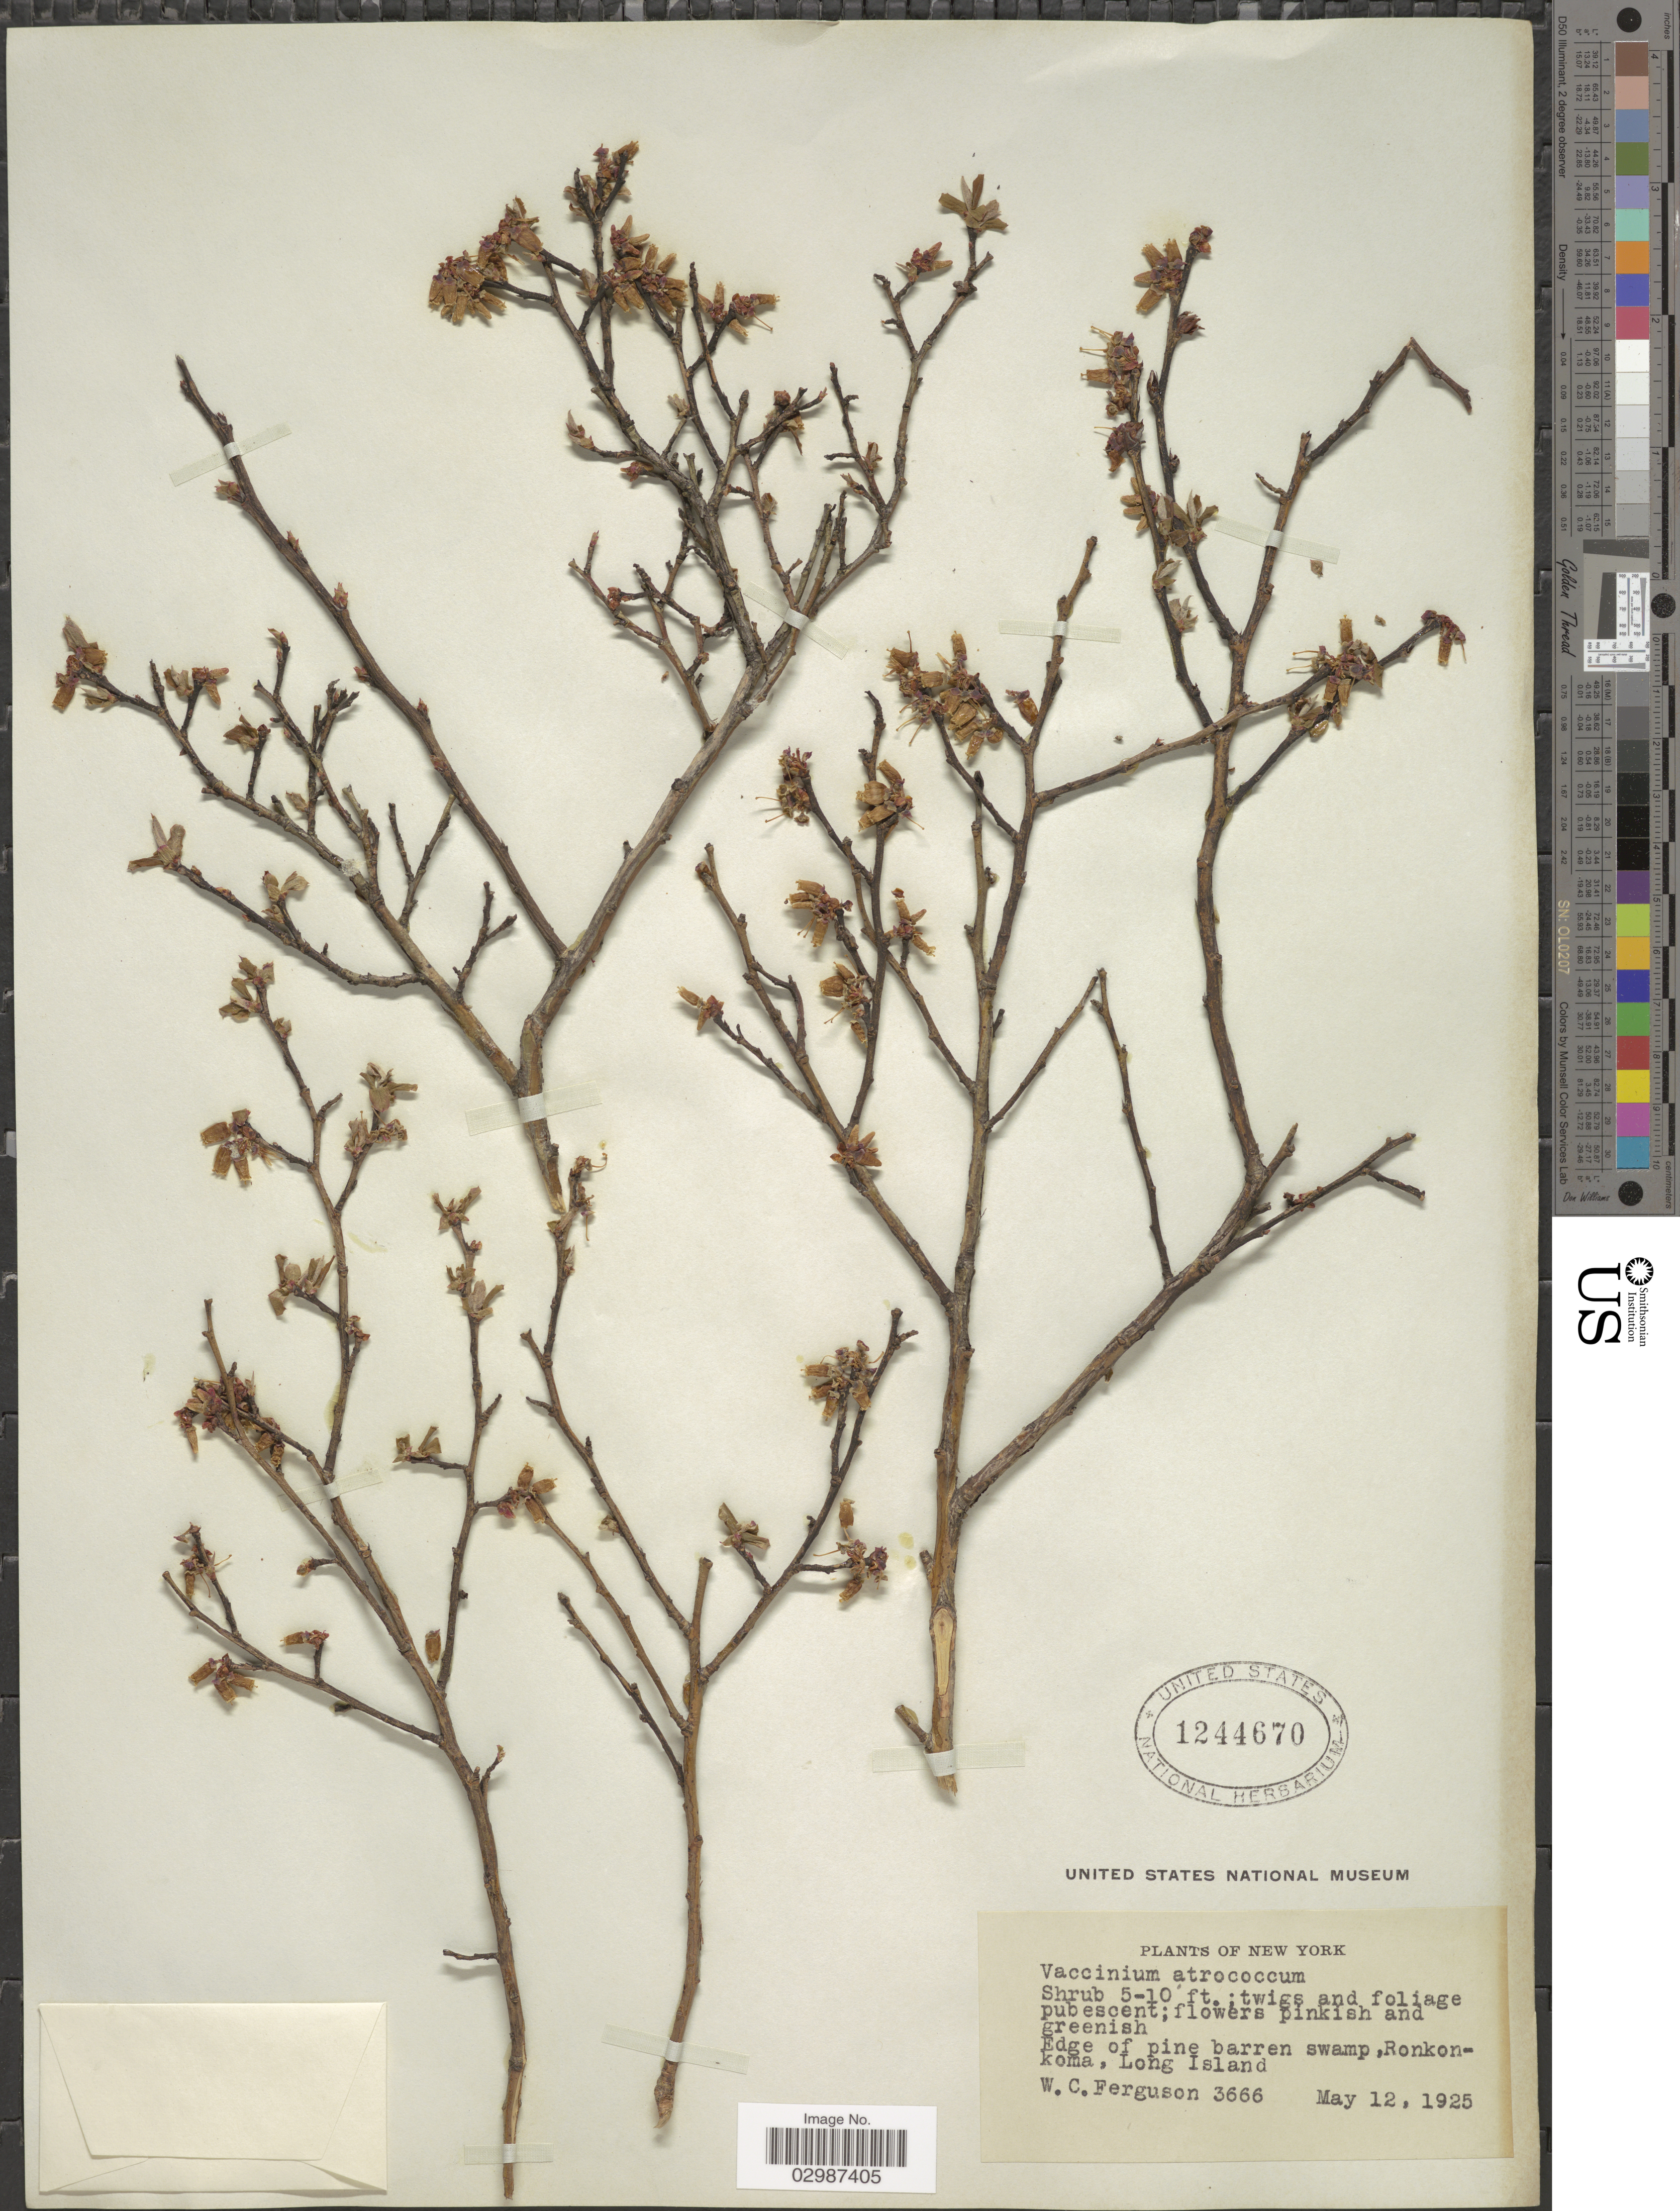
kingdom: Plantae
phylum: Tracheophyta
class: Magnoliopsida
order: Ericales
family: Ericaceae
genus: Vaccinium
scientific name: Vaccinium atrococcum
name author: (A. Gray) A. Heller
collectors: W. Ferguson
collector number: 3666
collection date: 1925-05-12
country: United States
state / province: New York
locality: Edge of pine barren swamp, Ronkonkoma, Long Island.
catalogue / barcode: US 1244670